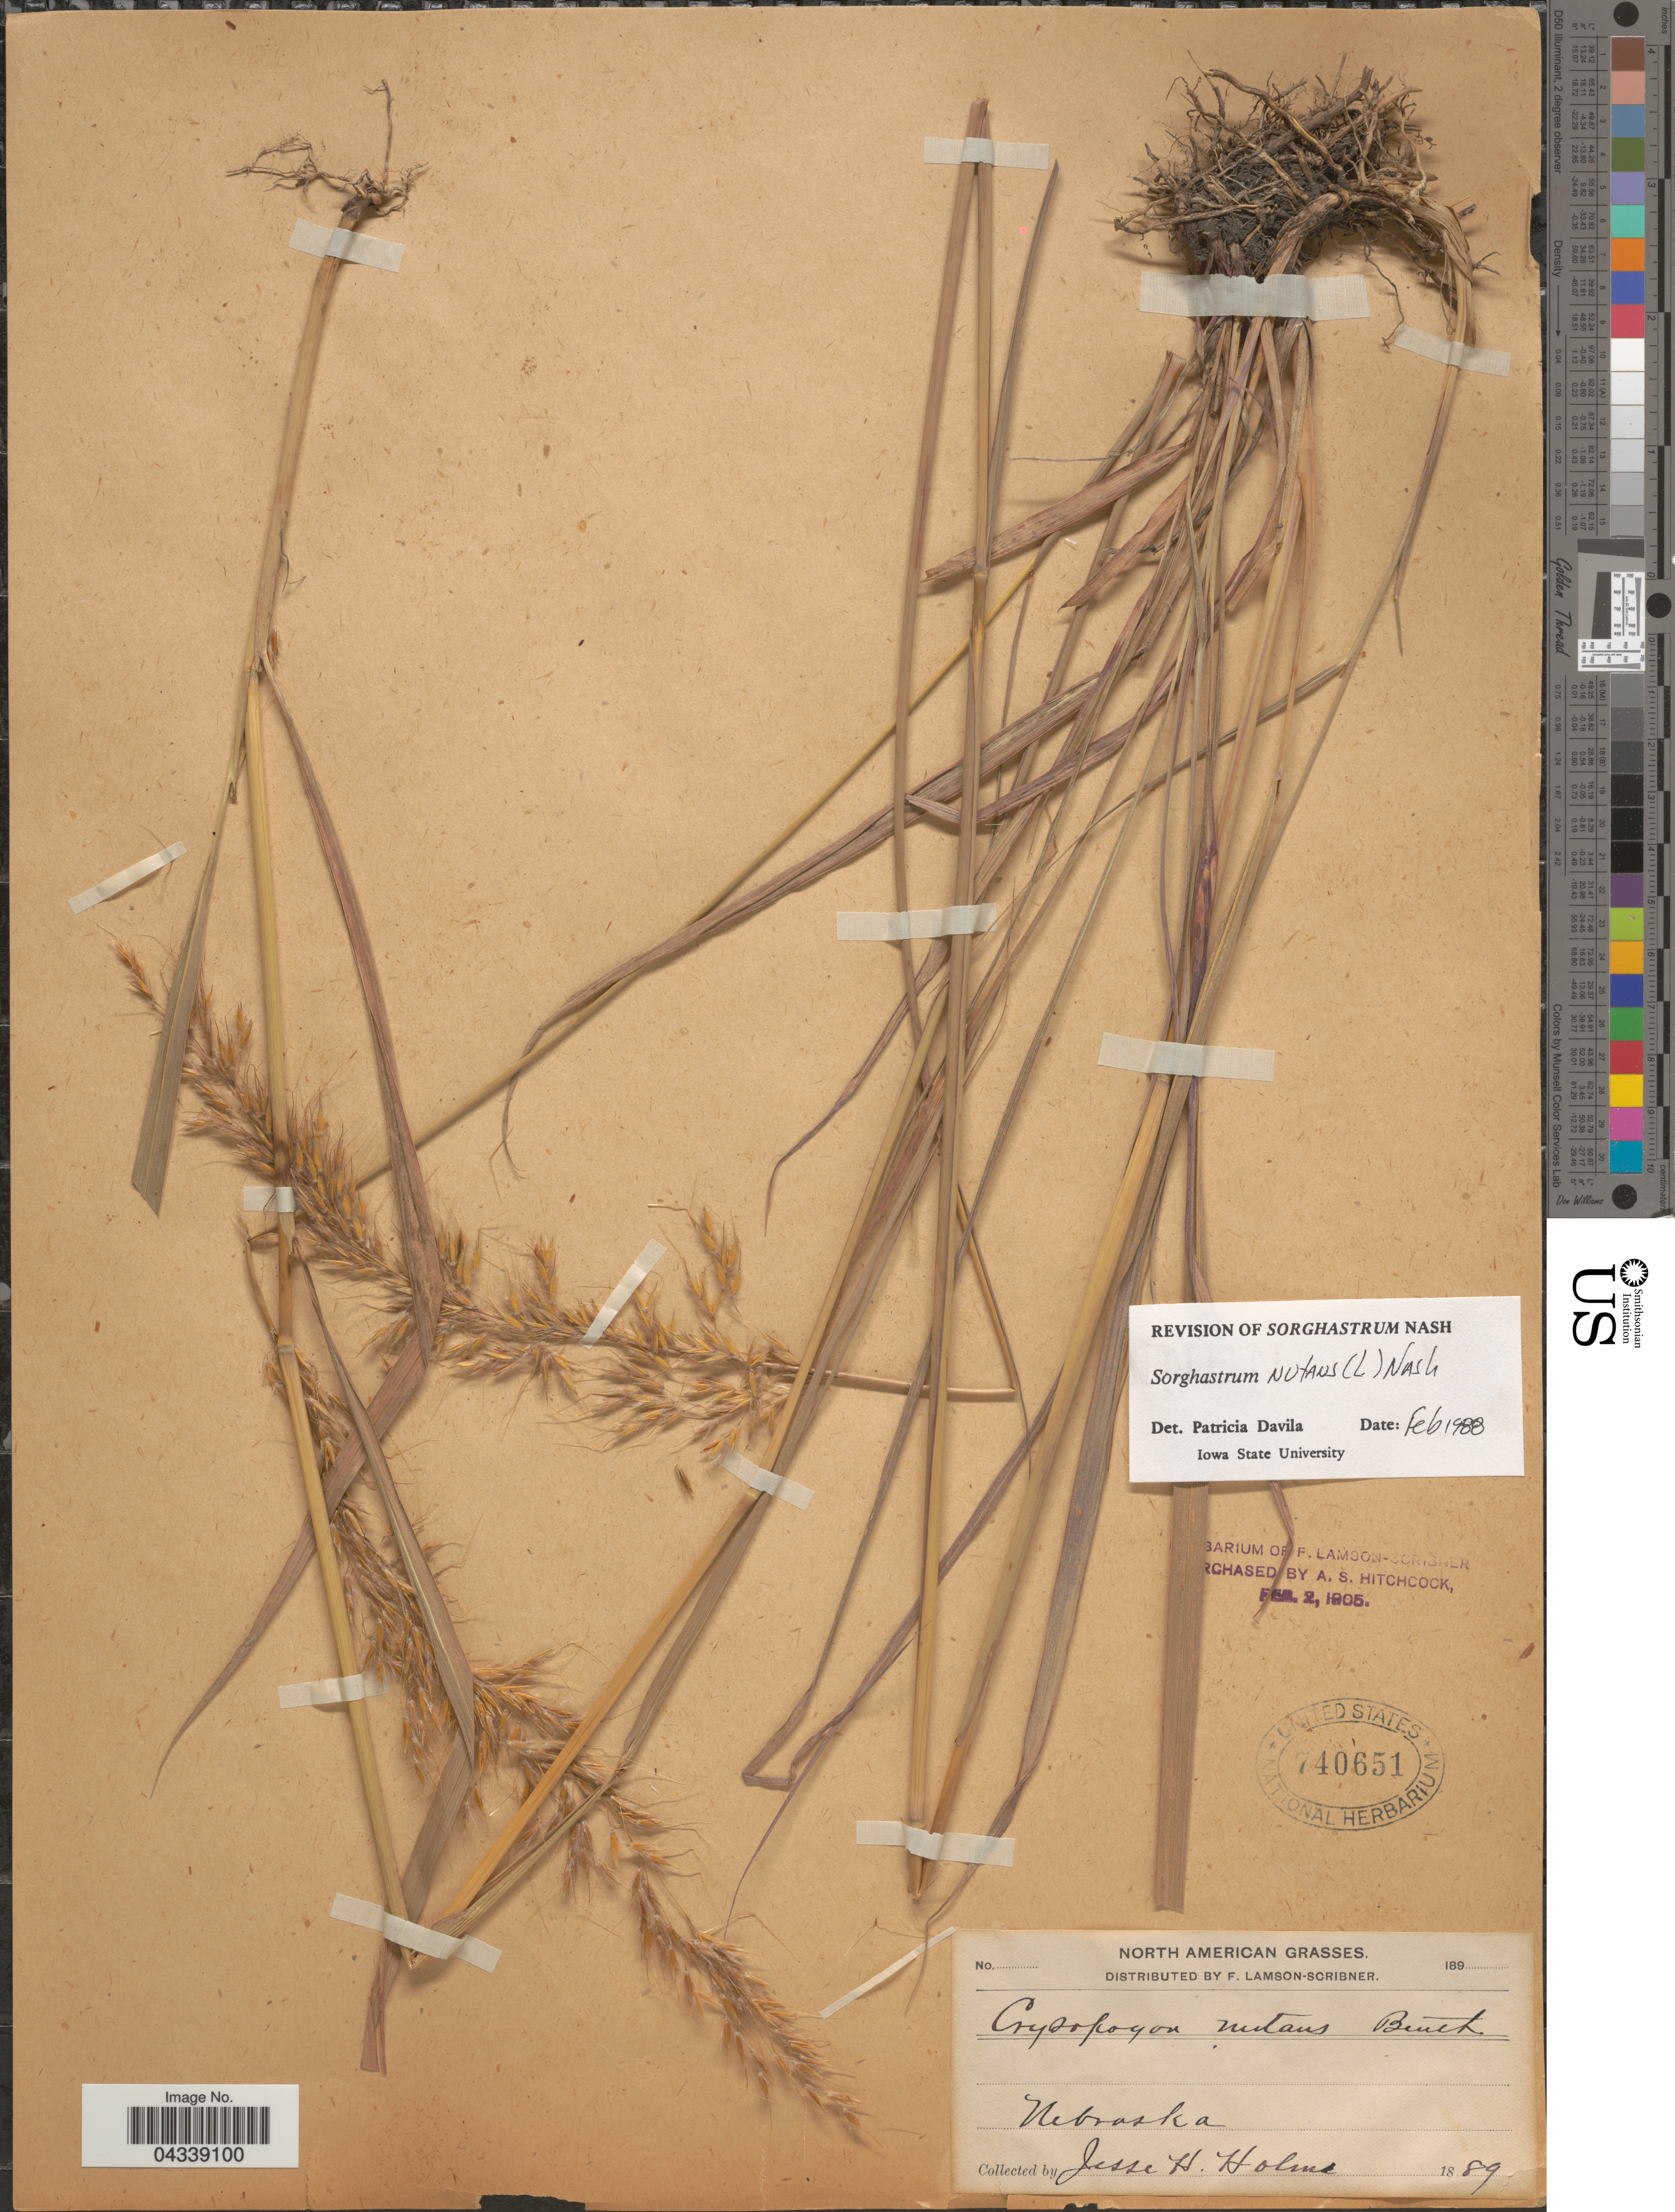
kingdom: Plantae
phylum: Tracheophyta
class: Liliopsida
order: Poales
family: Poaceae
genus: Sorghastrum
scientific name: Sorghastrum nutans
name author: (L.) Nash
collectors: J. H. Holms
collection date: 1889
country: United States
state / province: Nebraska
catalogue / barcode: US 740651